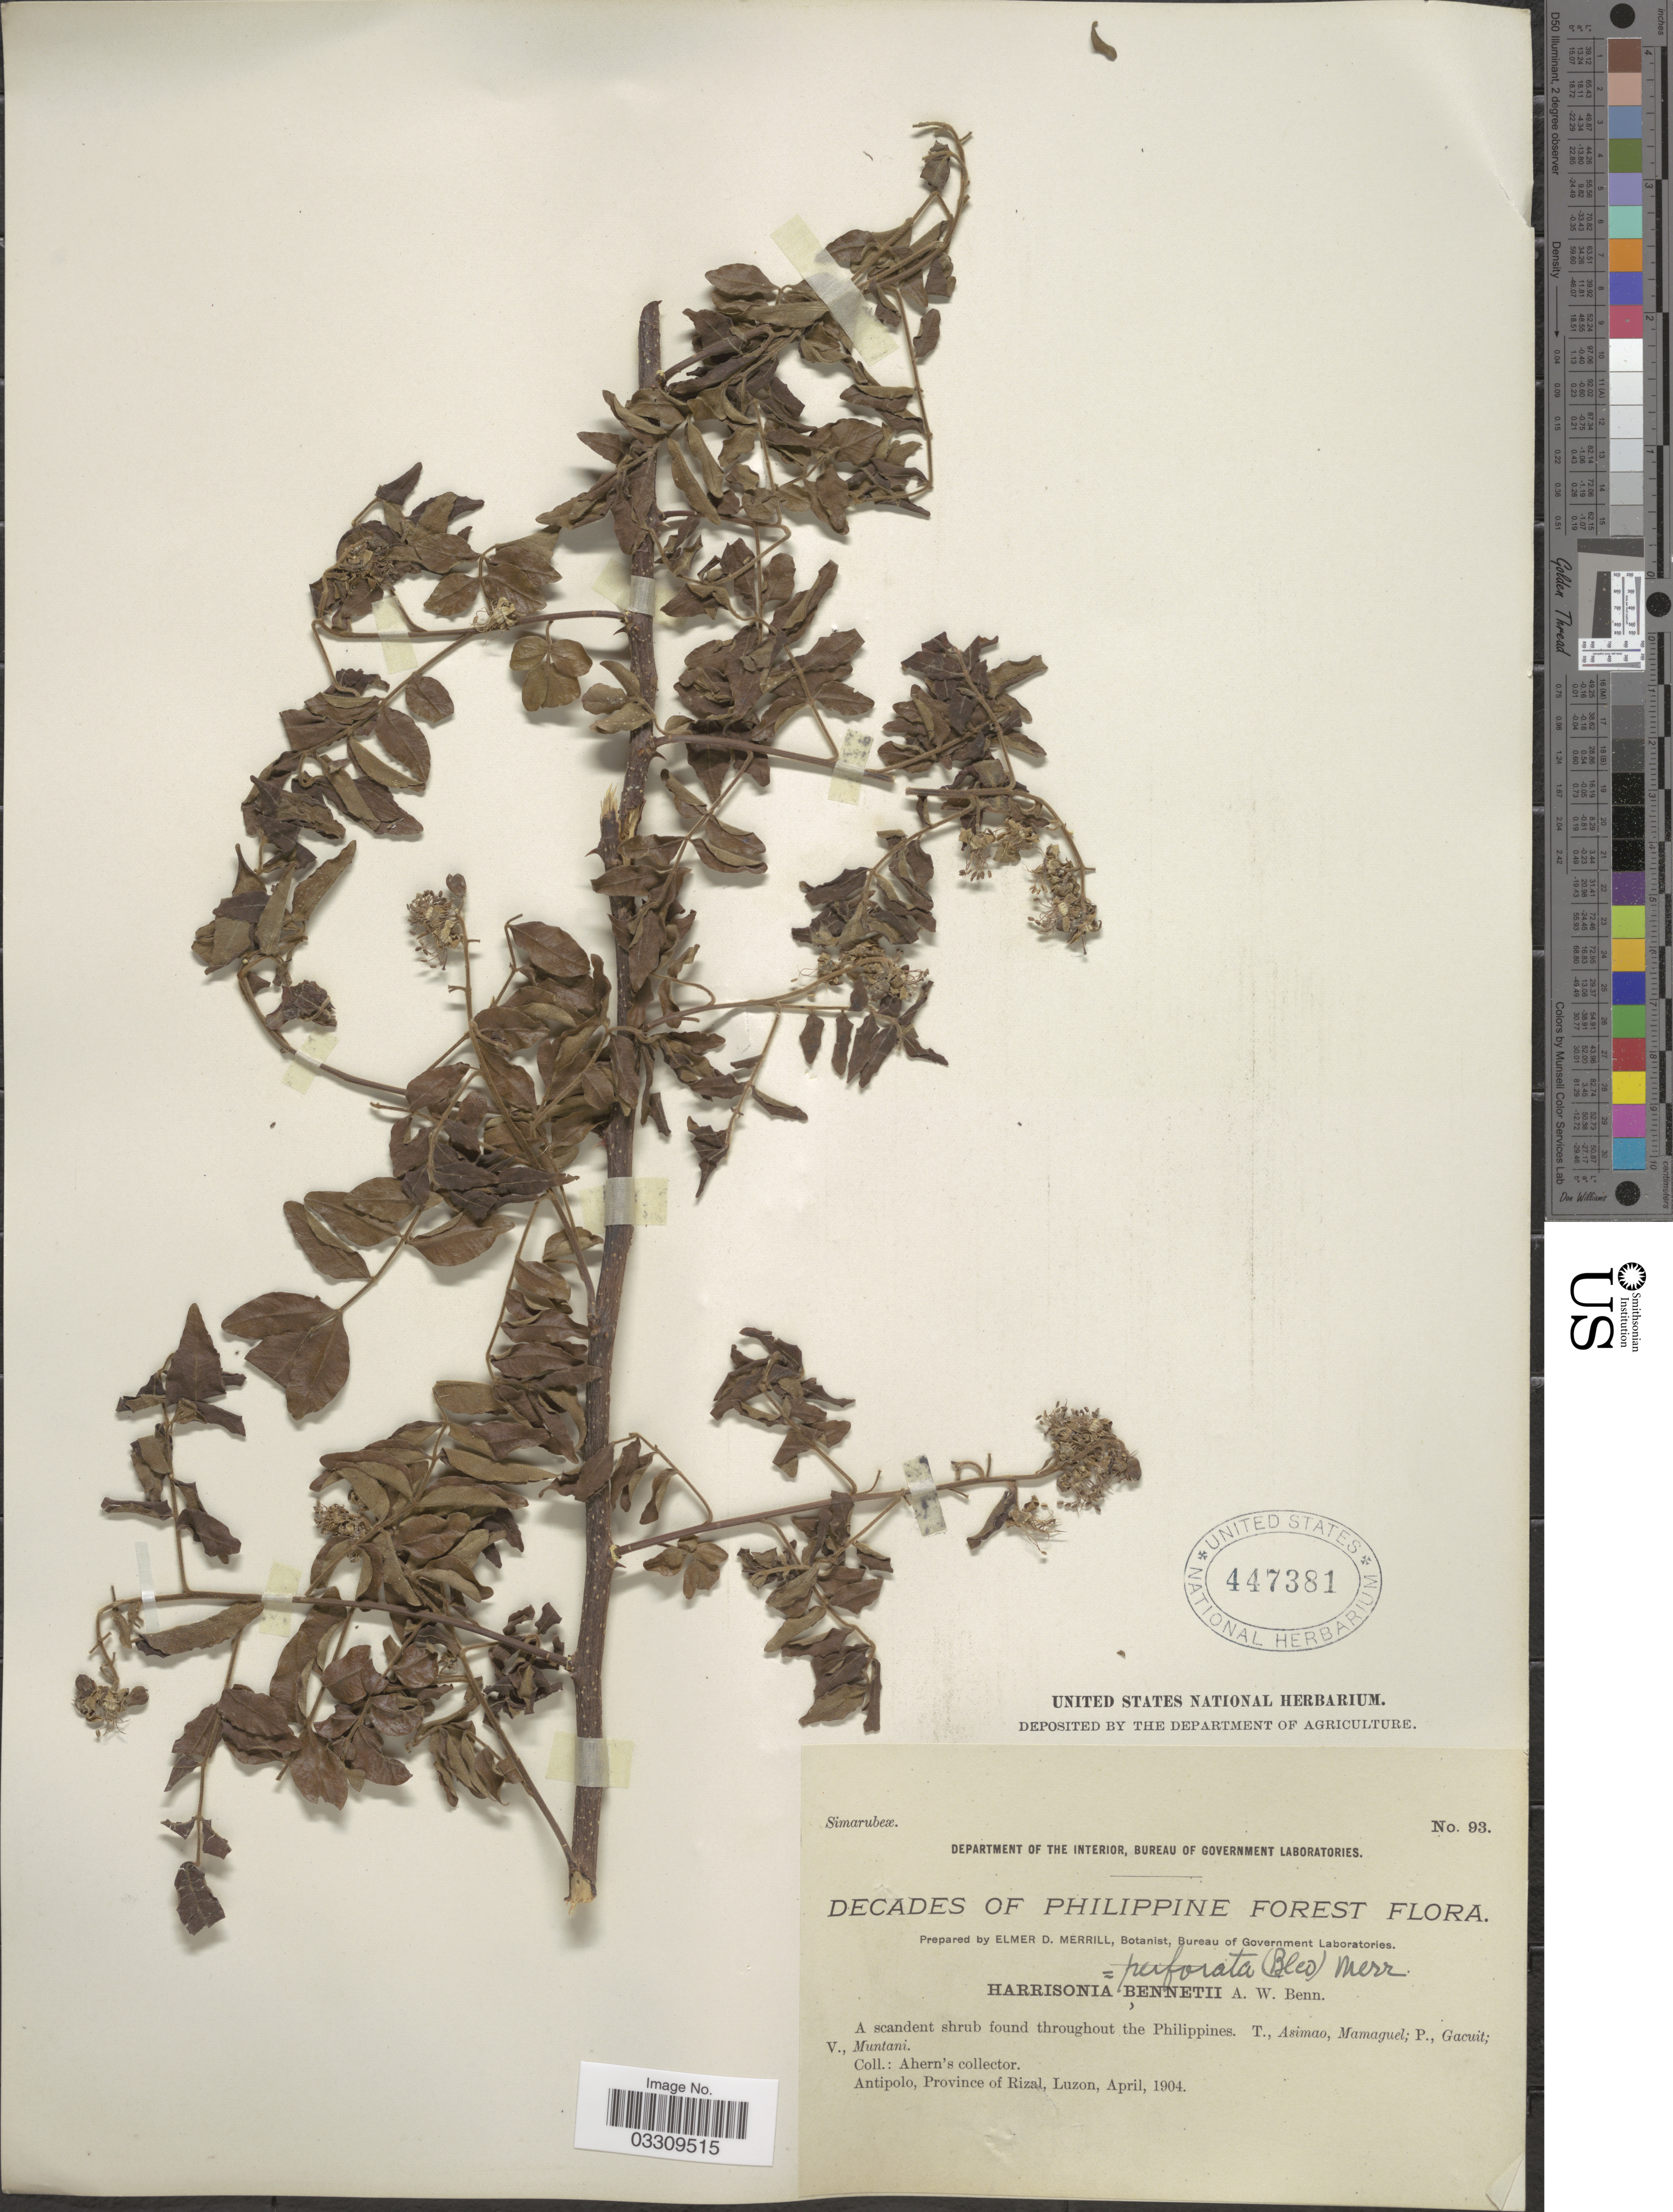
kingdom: Plantae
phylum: Tracheophyta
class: Magnoliopsida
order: Sapindales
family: Rutaceae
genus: Harrisonia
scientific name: Harrisonia perforata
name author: (Blanco) Merr.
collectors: -. Ahern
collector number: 93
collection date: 1904-04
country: Philippines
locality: Decades of Philippine Forest. Antipolo, Province of Rizal, Luzon.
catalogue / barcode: US 447381